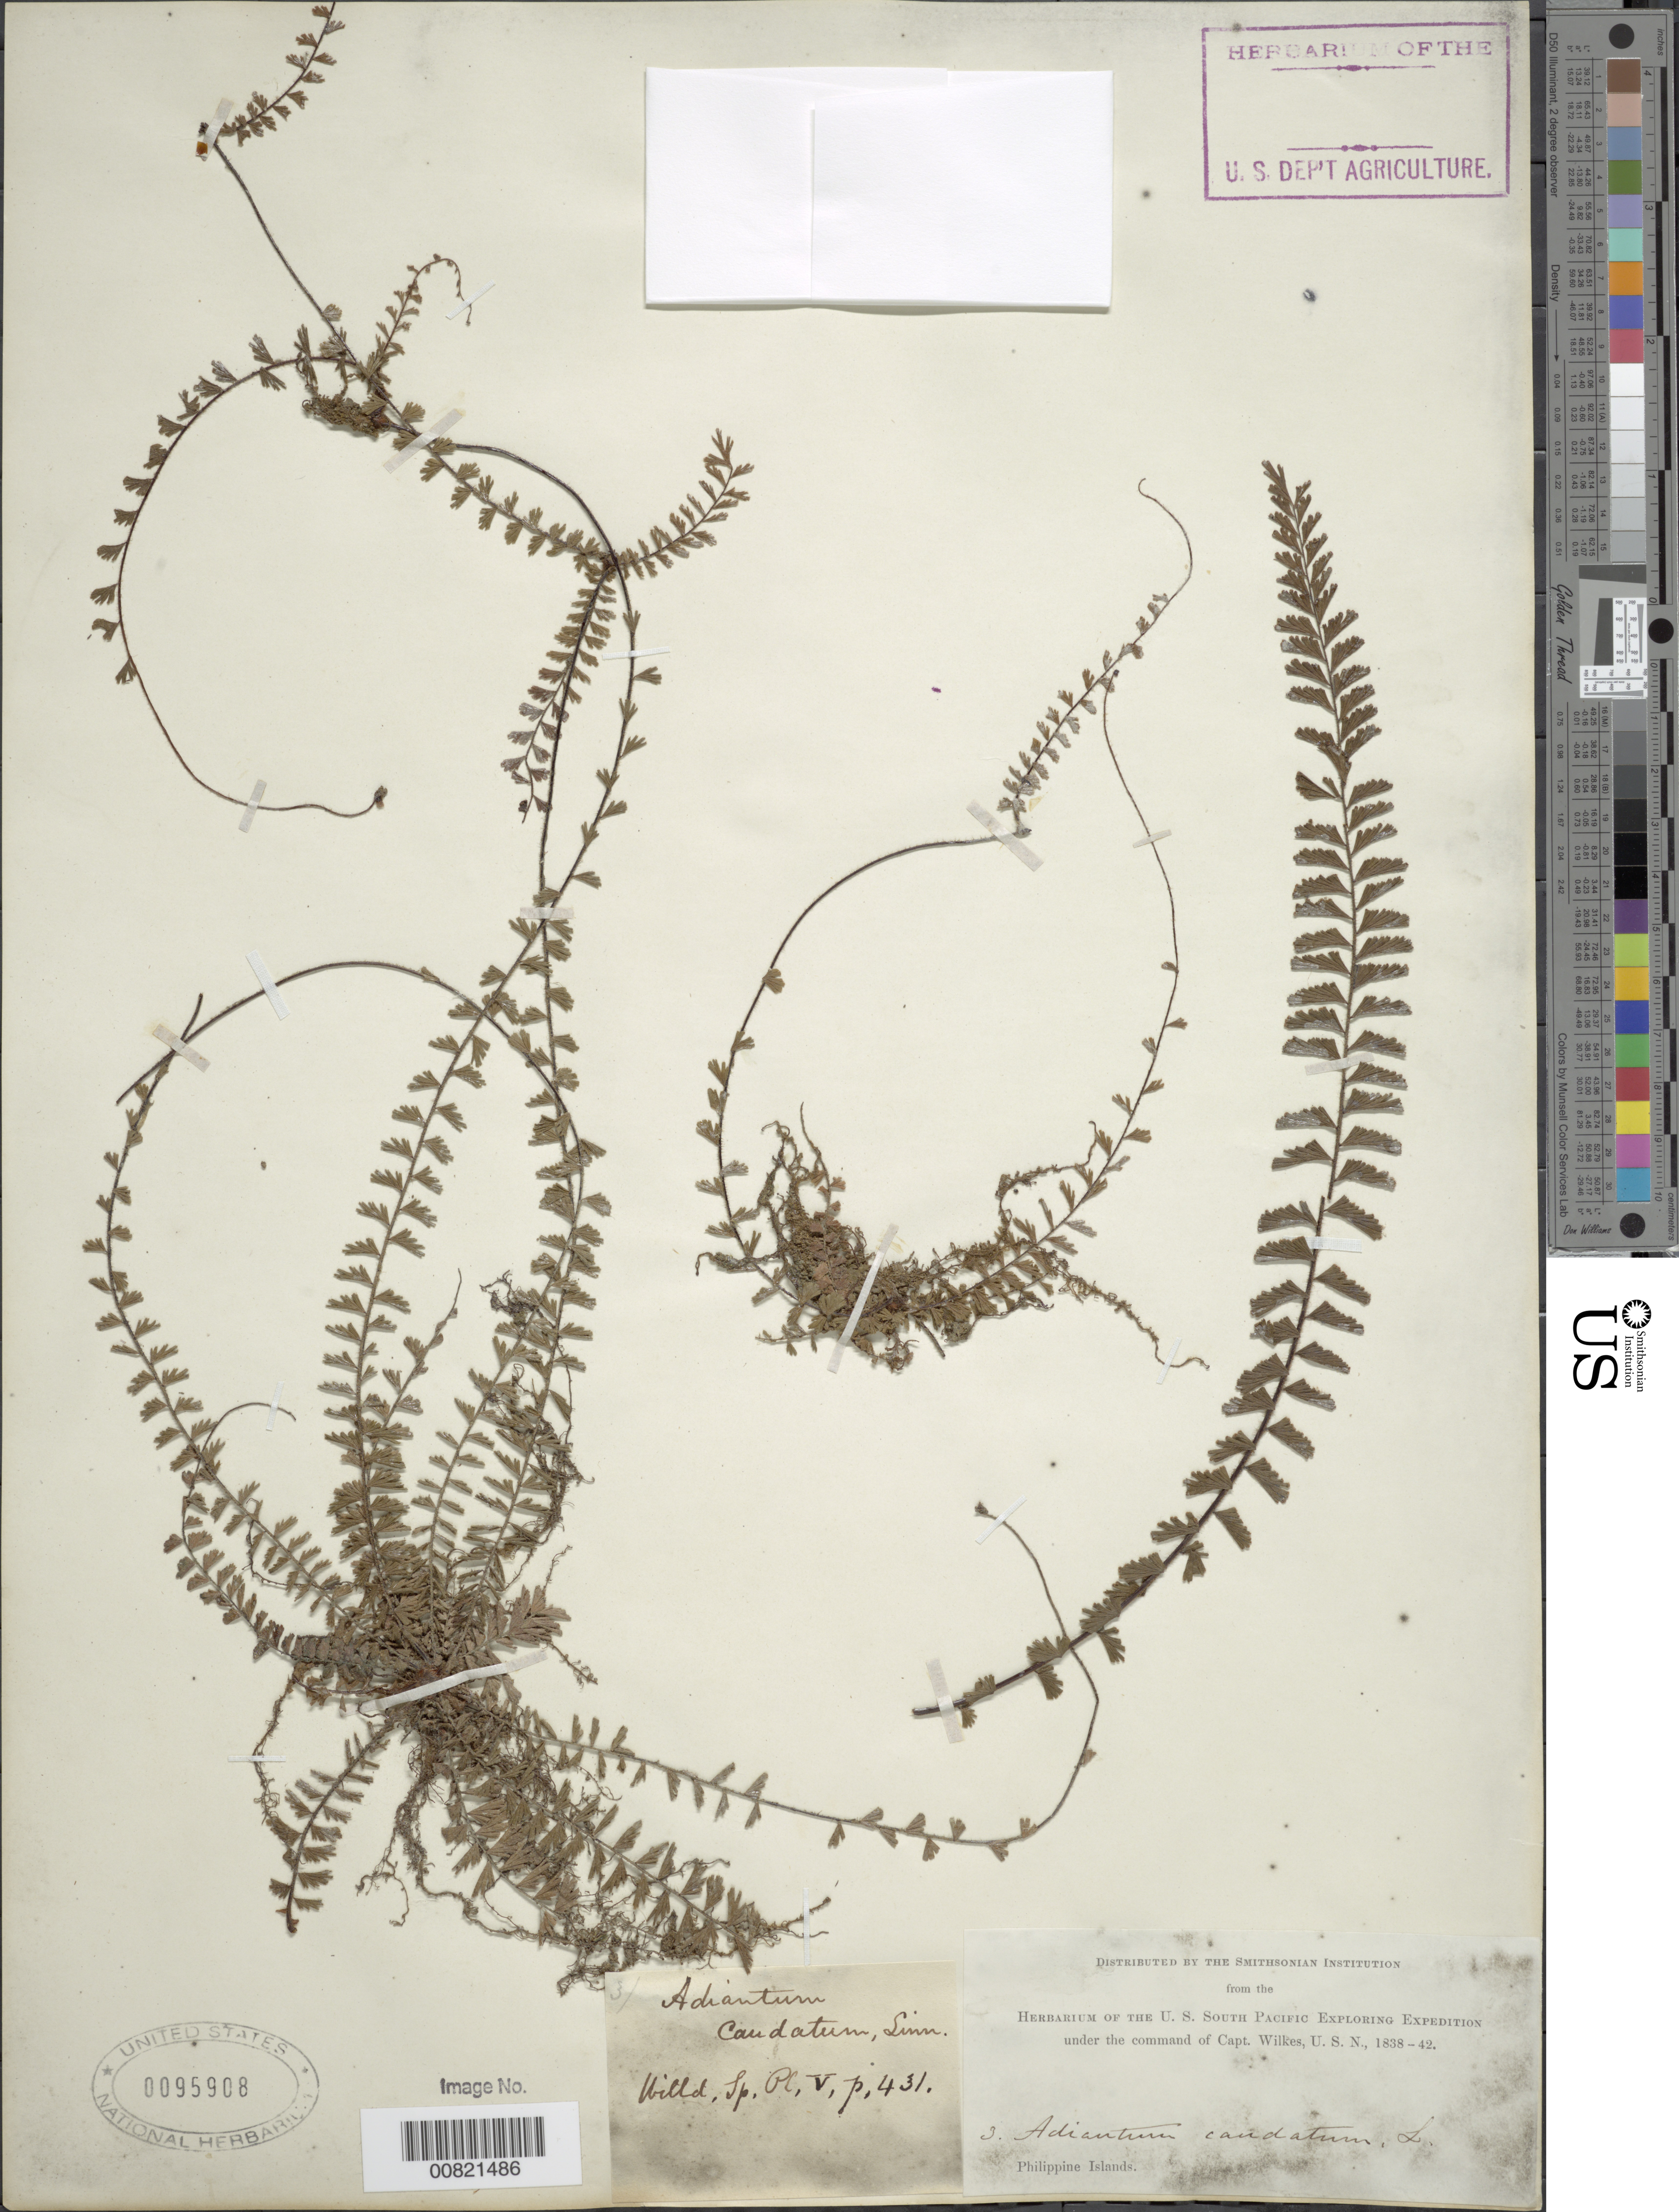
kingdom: Plantae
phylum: Tracheophyta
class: Polypodiopsida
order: Polypodiales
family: Pteridaceae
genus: Adiantum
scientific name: Adiantum caudatum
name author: L.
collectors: Wilkes Explor. Exped.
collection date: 1838/1842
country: Philippines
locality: Philippine Islands.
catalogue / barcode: US 95908